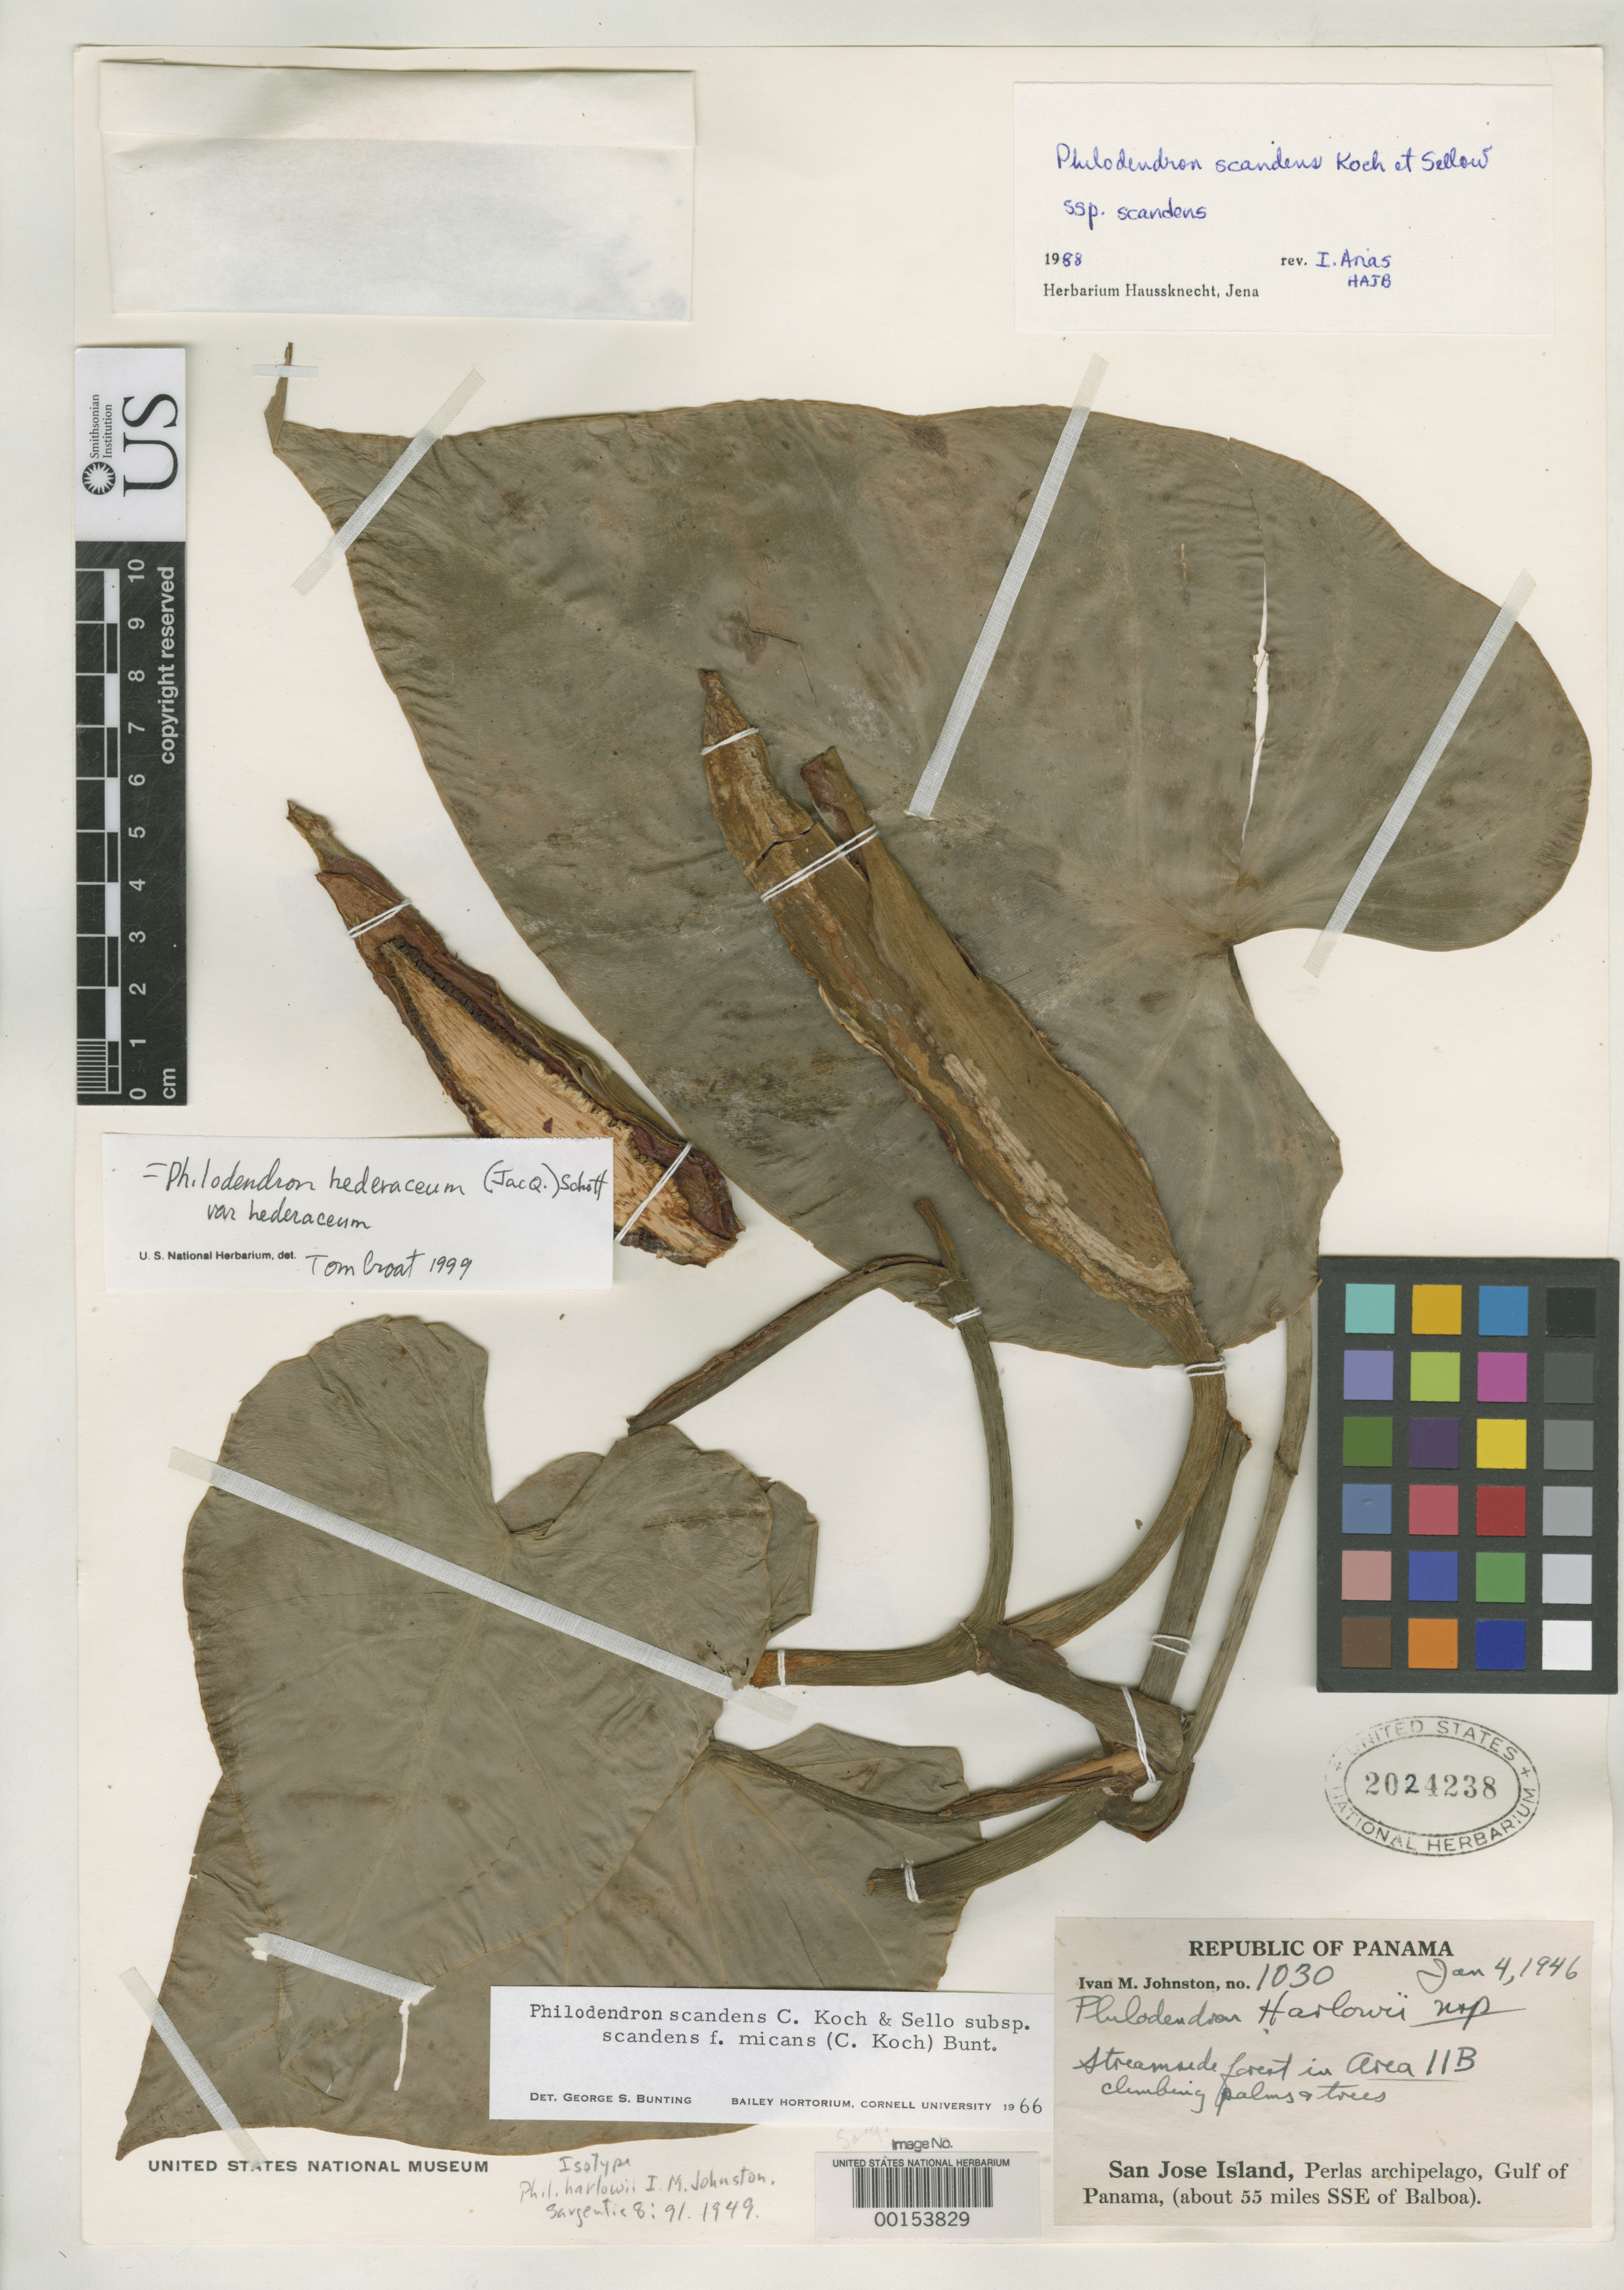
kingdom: Plantae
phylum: Tracheophyta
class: Liliopsida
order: Alismatales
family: Araceae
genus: Philodendron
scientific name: Philodendron harlowi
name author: I.M. Johnst.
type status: Isotype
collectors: I.M. Johnston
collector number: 1030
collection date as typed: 04 Jan 1946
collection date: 1946-01-04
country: Panama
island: San José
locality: Gulf of Panama, ca. 55 mi SSE of Balboa, stream side forest in area 11b.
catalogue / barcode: US 2024238